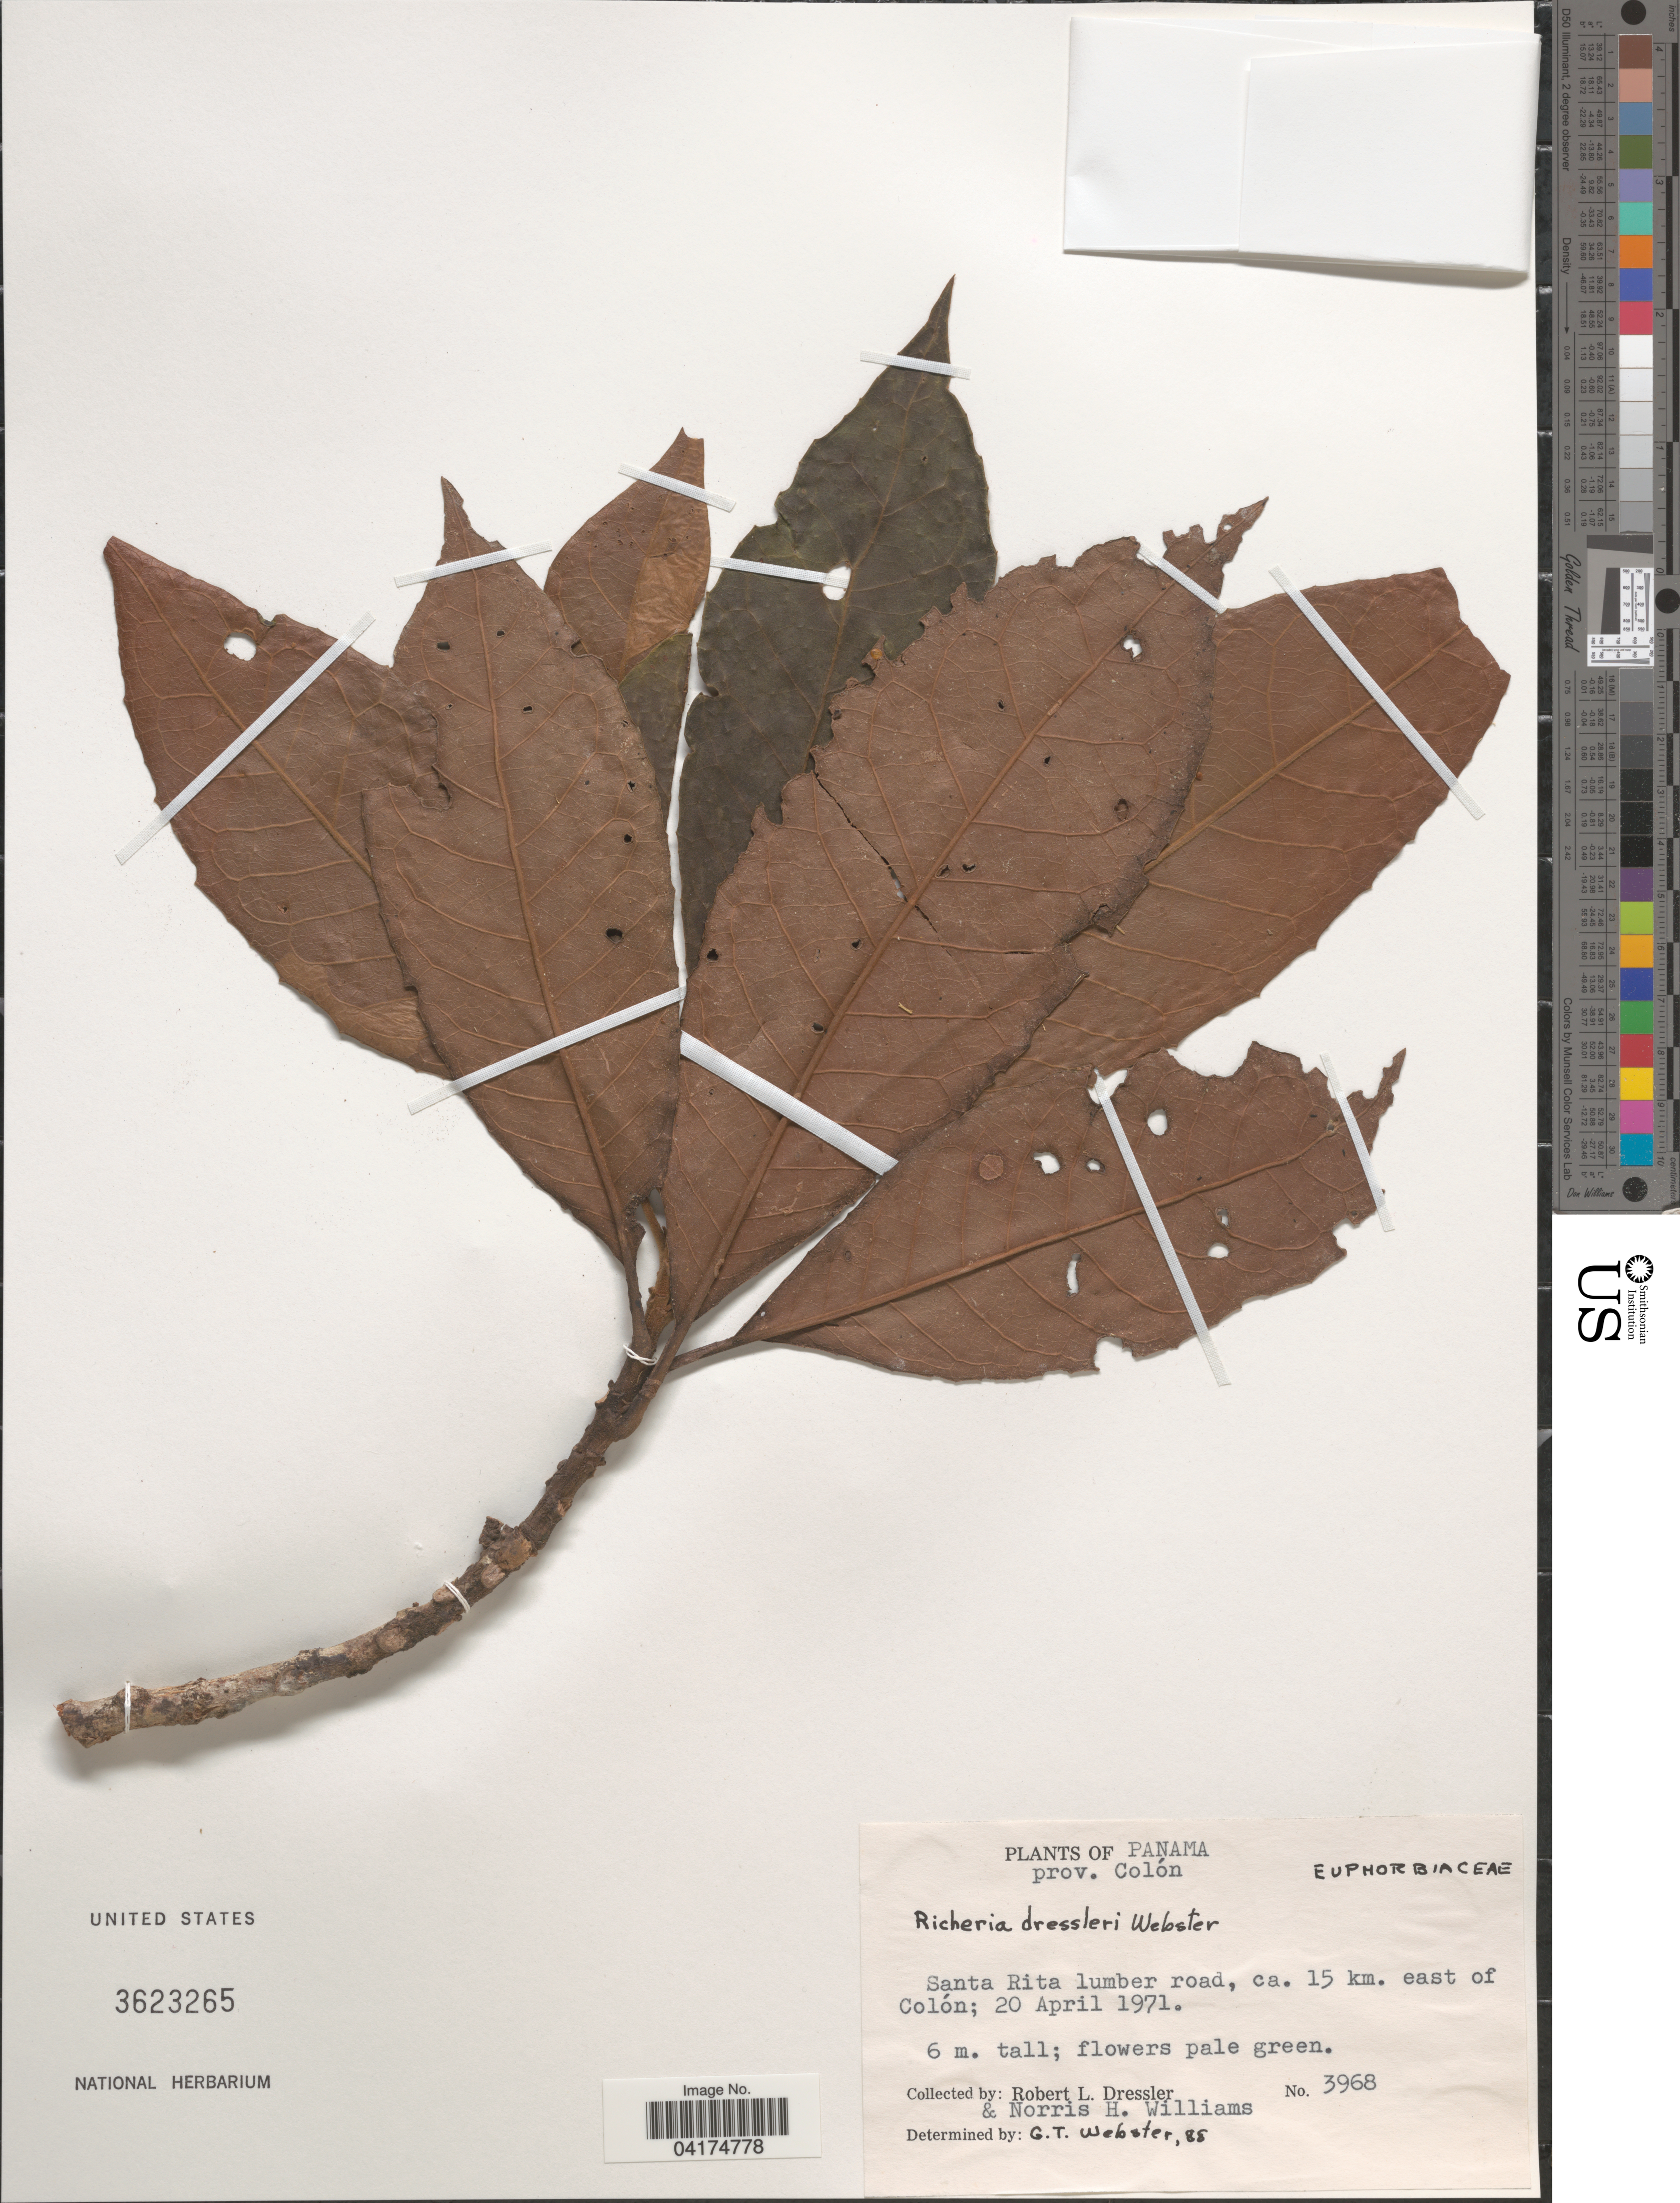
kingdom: Plantae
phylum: Tracheophyta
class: Magnoliopsida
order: Malpighiales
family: Phyllanthaceae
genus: Richeria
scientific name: Richeria dressleri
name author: G.L. Webster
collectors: R. Dressler & N. H. Williams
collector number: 3968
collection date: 1971-04-20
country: Panama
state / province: Colón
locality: Santa Rita lumber road, ca. 15 km. east of Colón.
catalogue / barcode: US 3623265